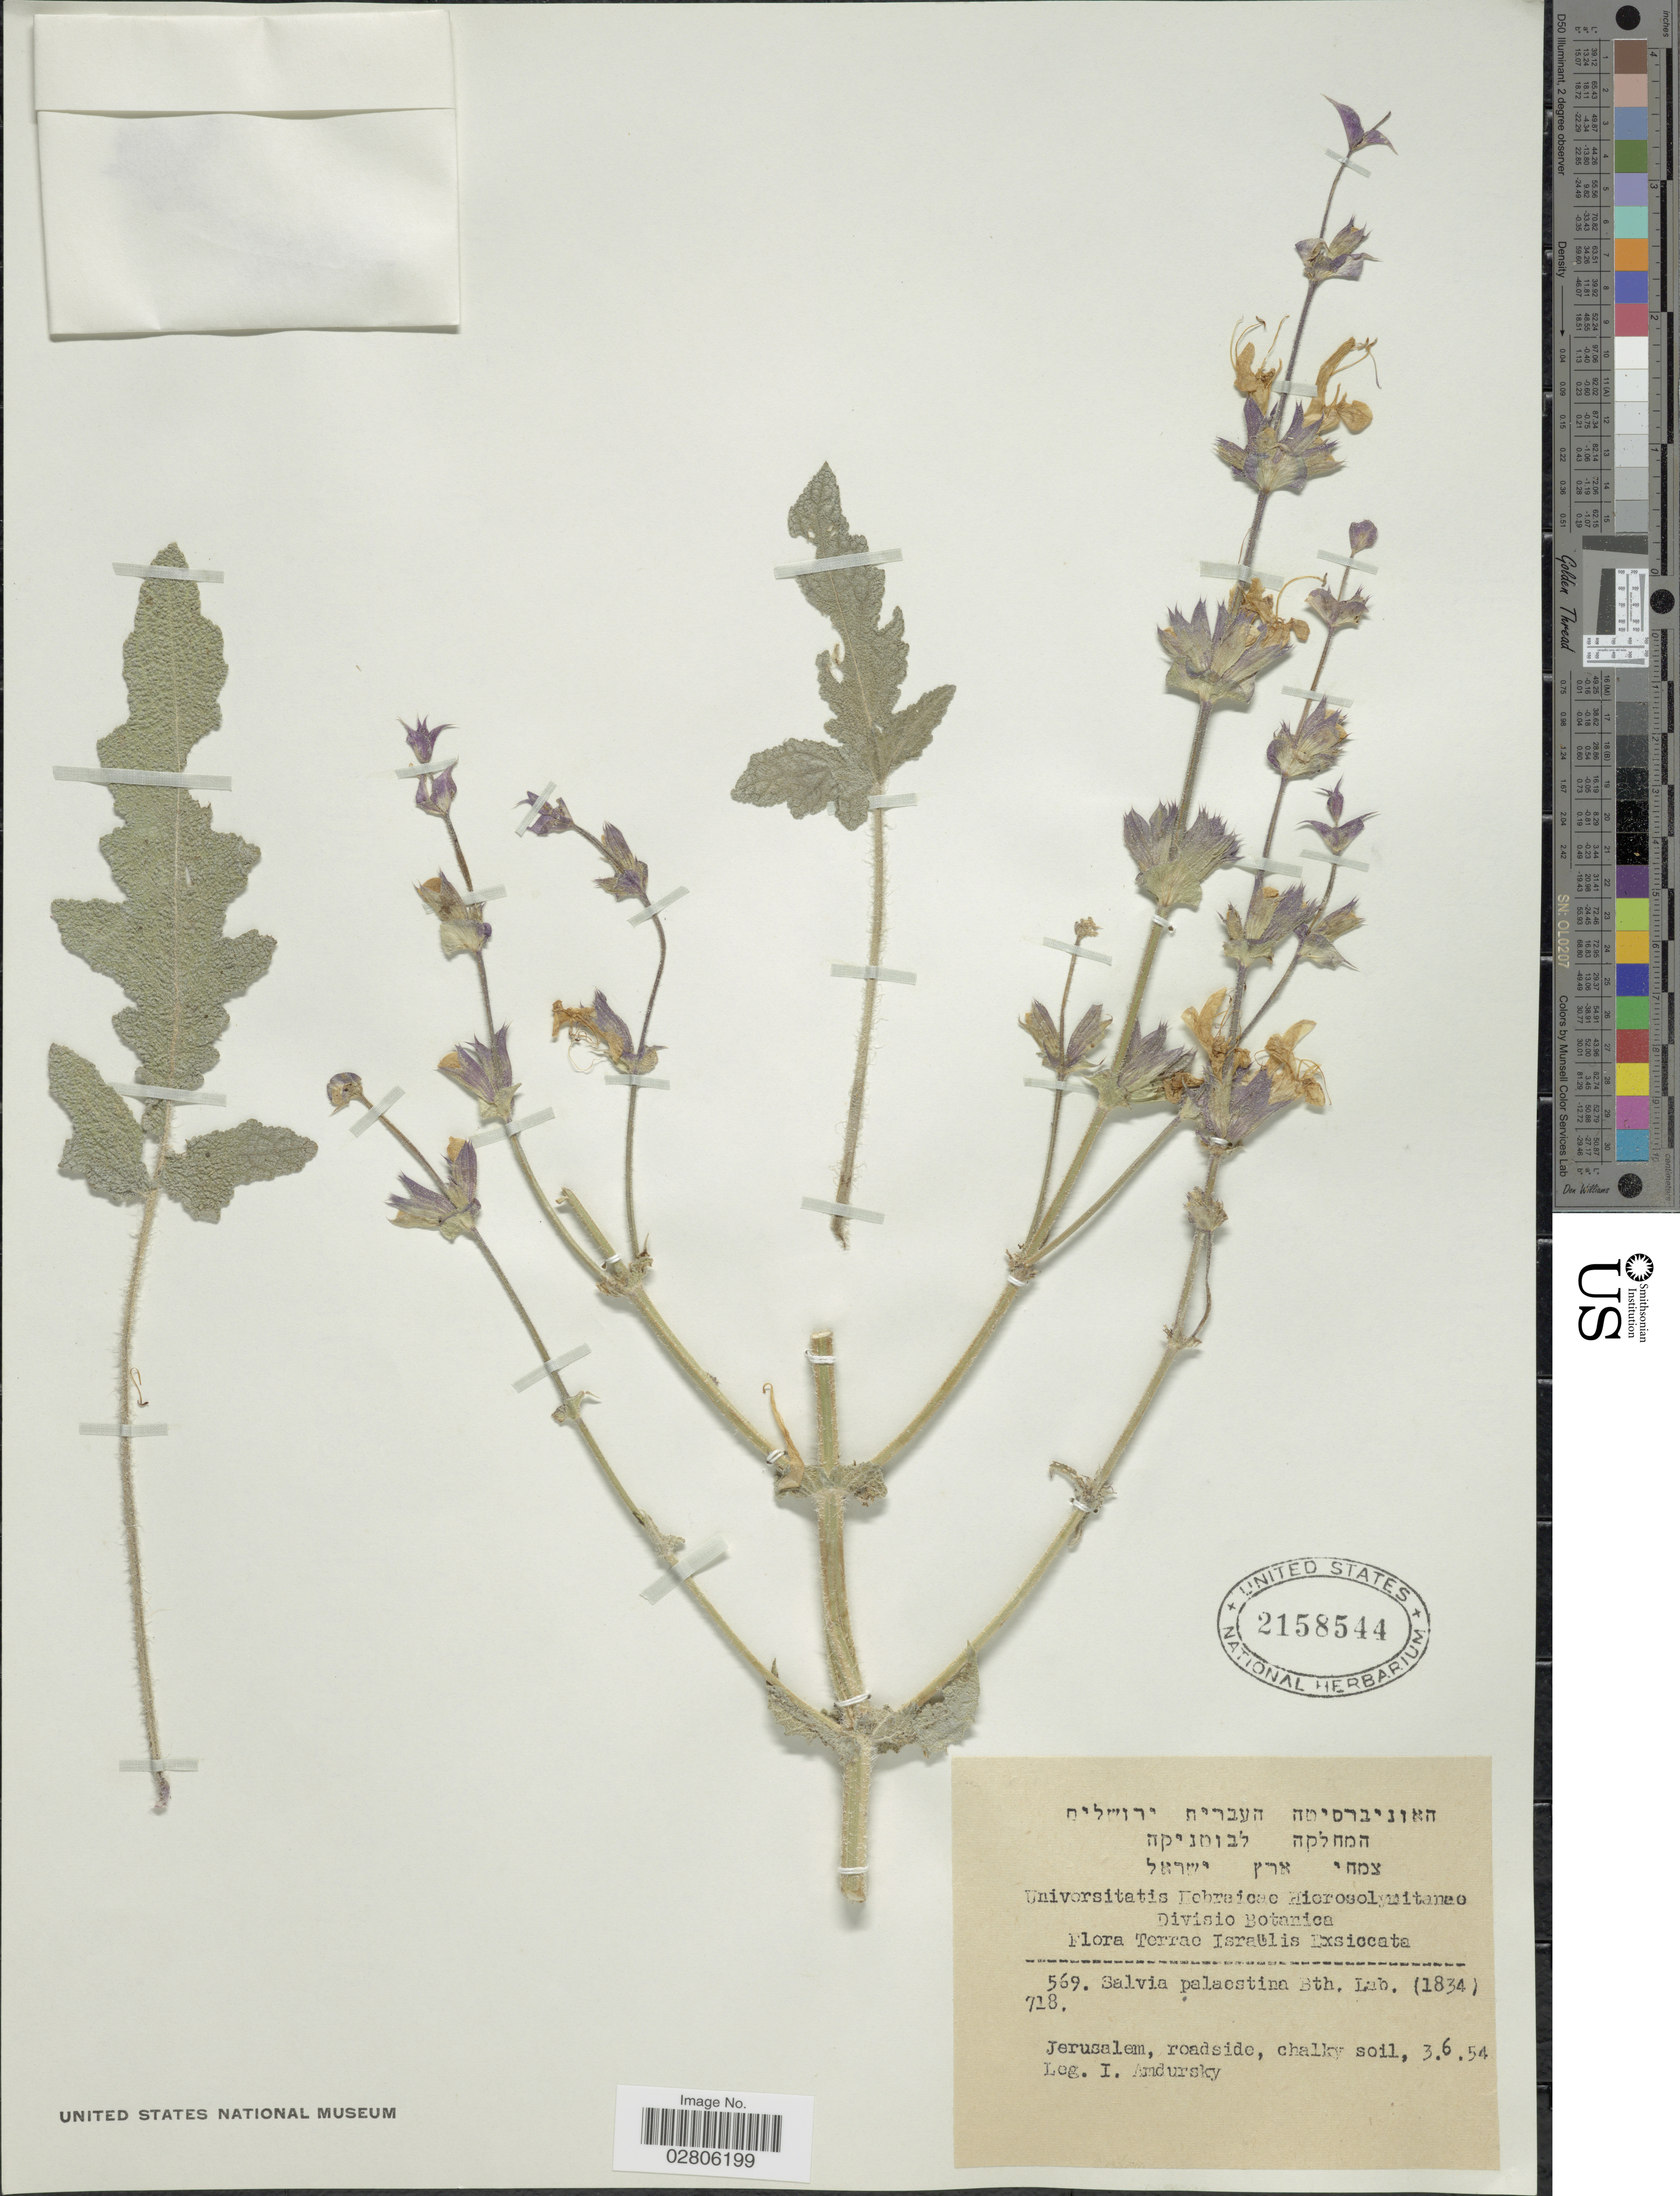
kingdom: Plantae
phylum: Tracheophyta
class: Magnoliopsida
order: Lamiales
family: Lamiaceae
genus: Salvia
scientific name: Salvia palaestina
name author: Benth.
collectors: I. Amdursky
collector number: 569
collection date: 1954-06-03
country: Israel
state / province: Jerusalem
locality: Terrae Israëlis, Jerusalem, roadside.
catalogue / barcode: US 2158544